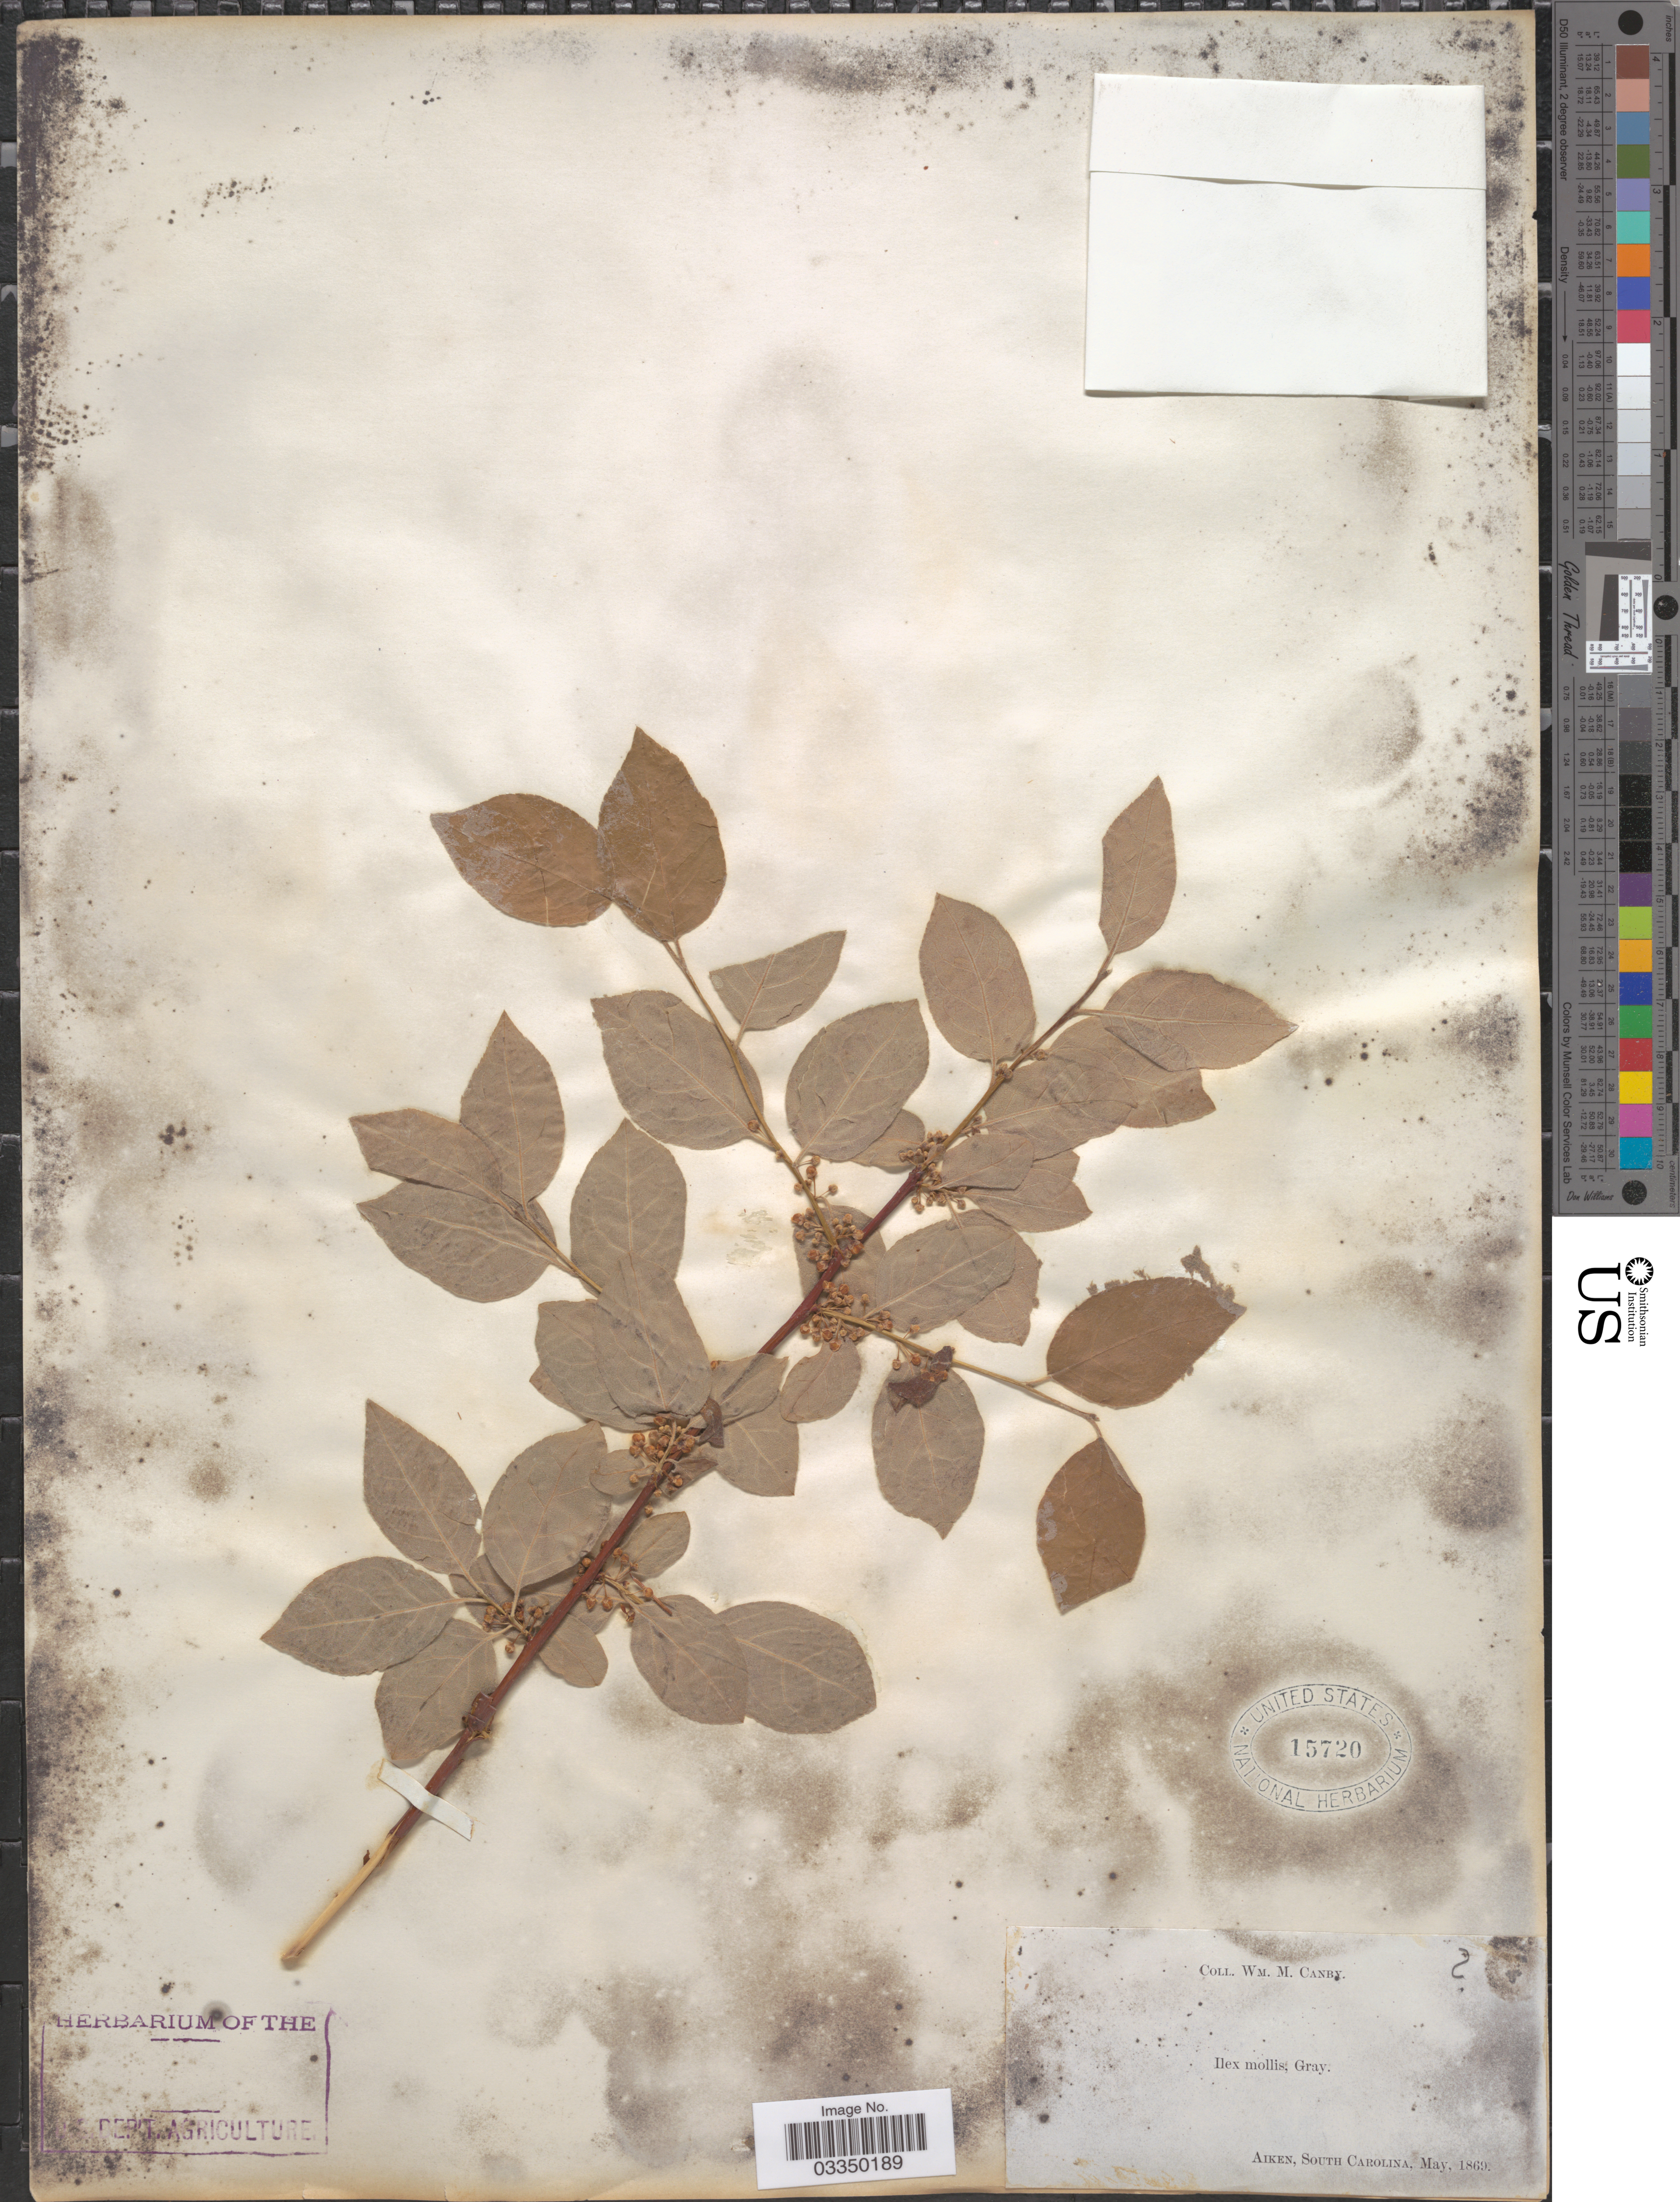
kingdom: Plantae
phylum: Tracheophyta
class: Magnoliopsida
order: Aquifoliales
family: Aquifoliaceae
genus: Ilex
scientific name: Ilex montana var. mollis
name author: (A. Gray) Britton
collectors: W. M. Canby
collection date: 1869-05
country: United States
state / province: South Carolina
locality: Aiken.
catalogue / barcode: US 15720